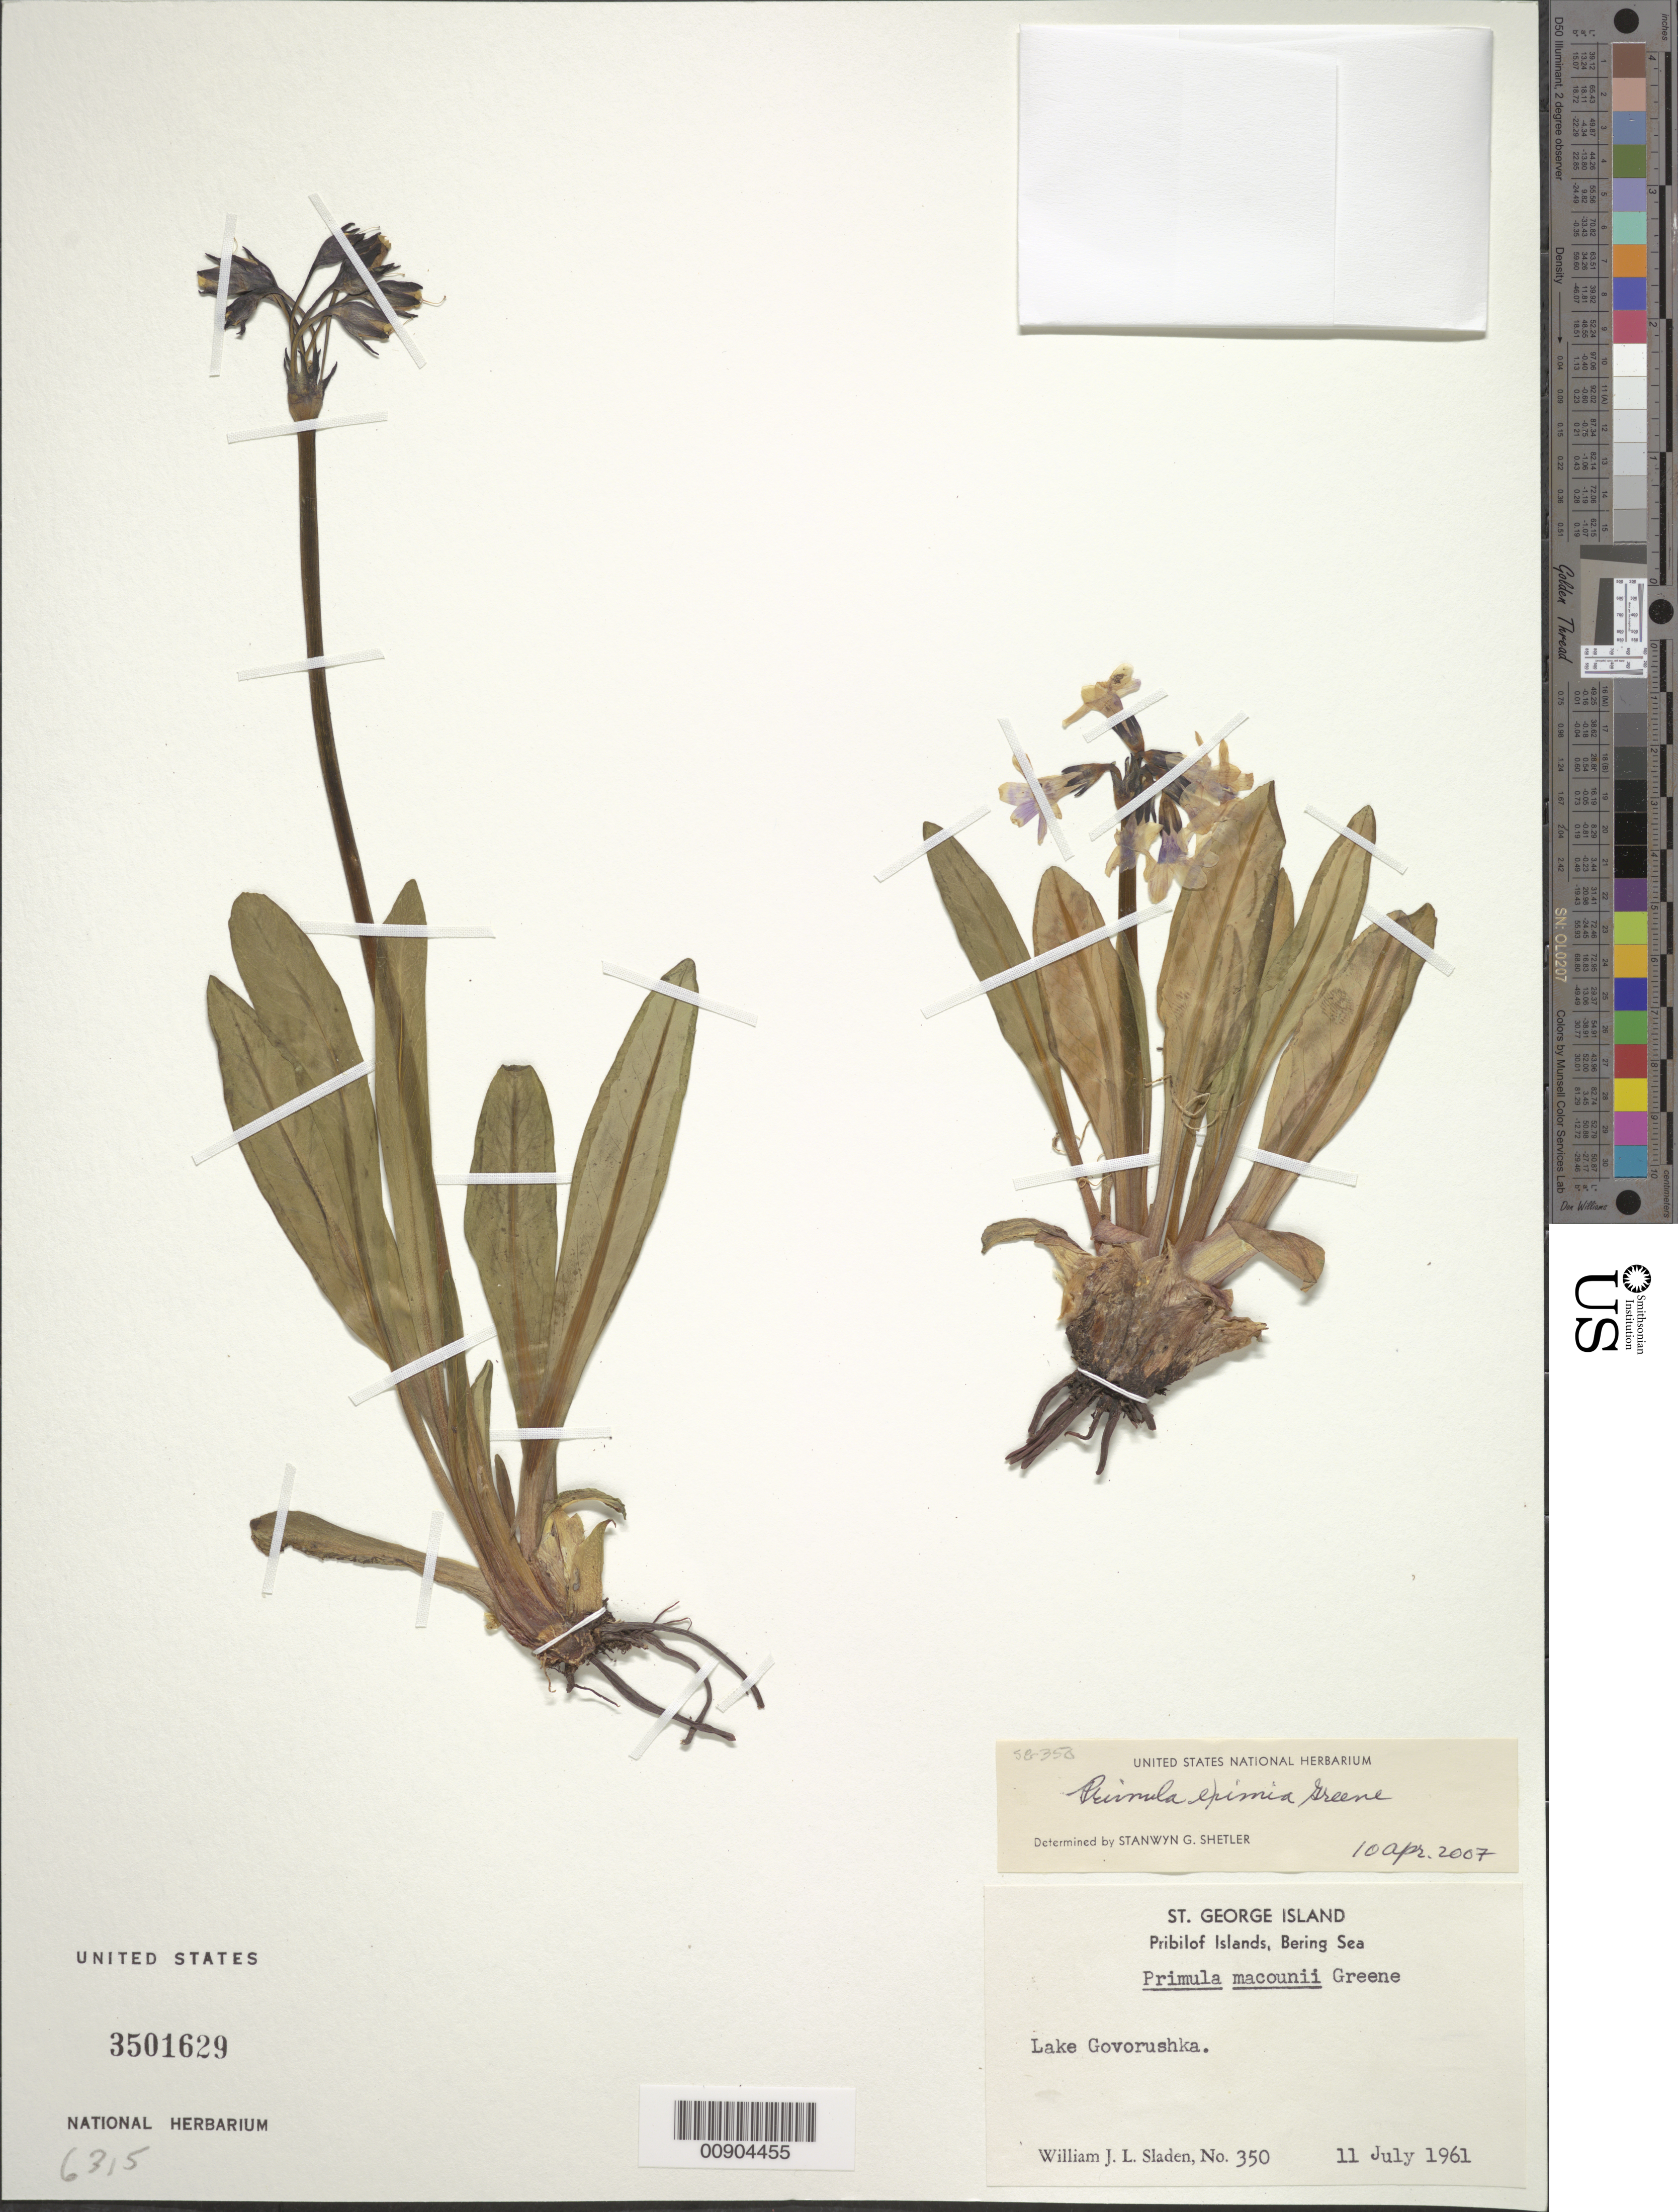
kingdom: Plantae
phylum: Tracheophyta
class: Magnoliopsida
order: Ericales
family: Primulaceae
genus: Primula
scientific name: Primula eximia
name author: Greene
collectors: W. Sladen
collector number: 350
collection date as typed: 11 Jul 1961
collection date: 1961-07-11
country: United States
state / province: Alaska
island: St. George Island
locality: St. George Island. Lake Govorushka., Bering Sea, Pribilof Islands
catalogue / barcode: US 3501629